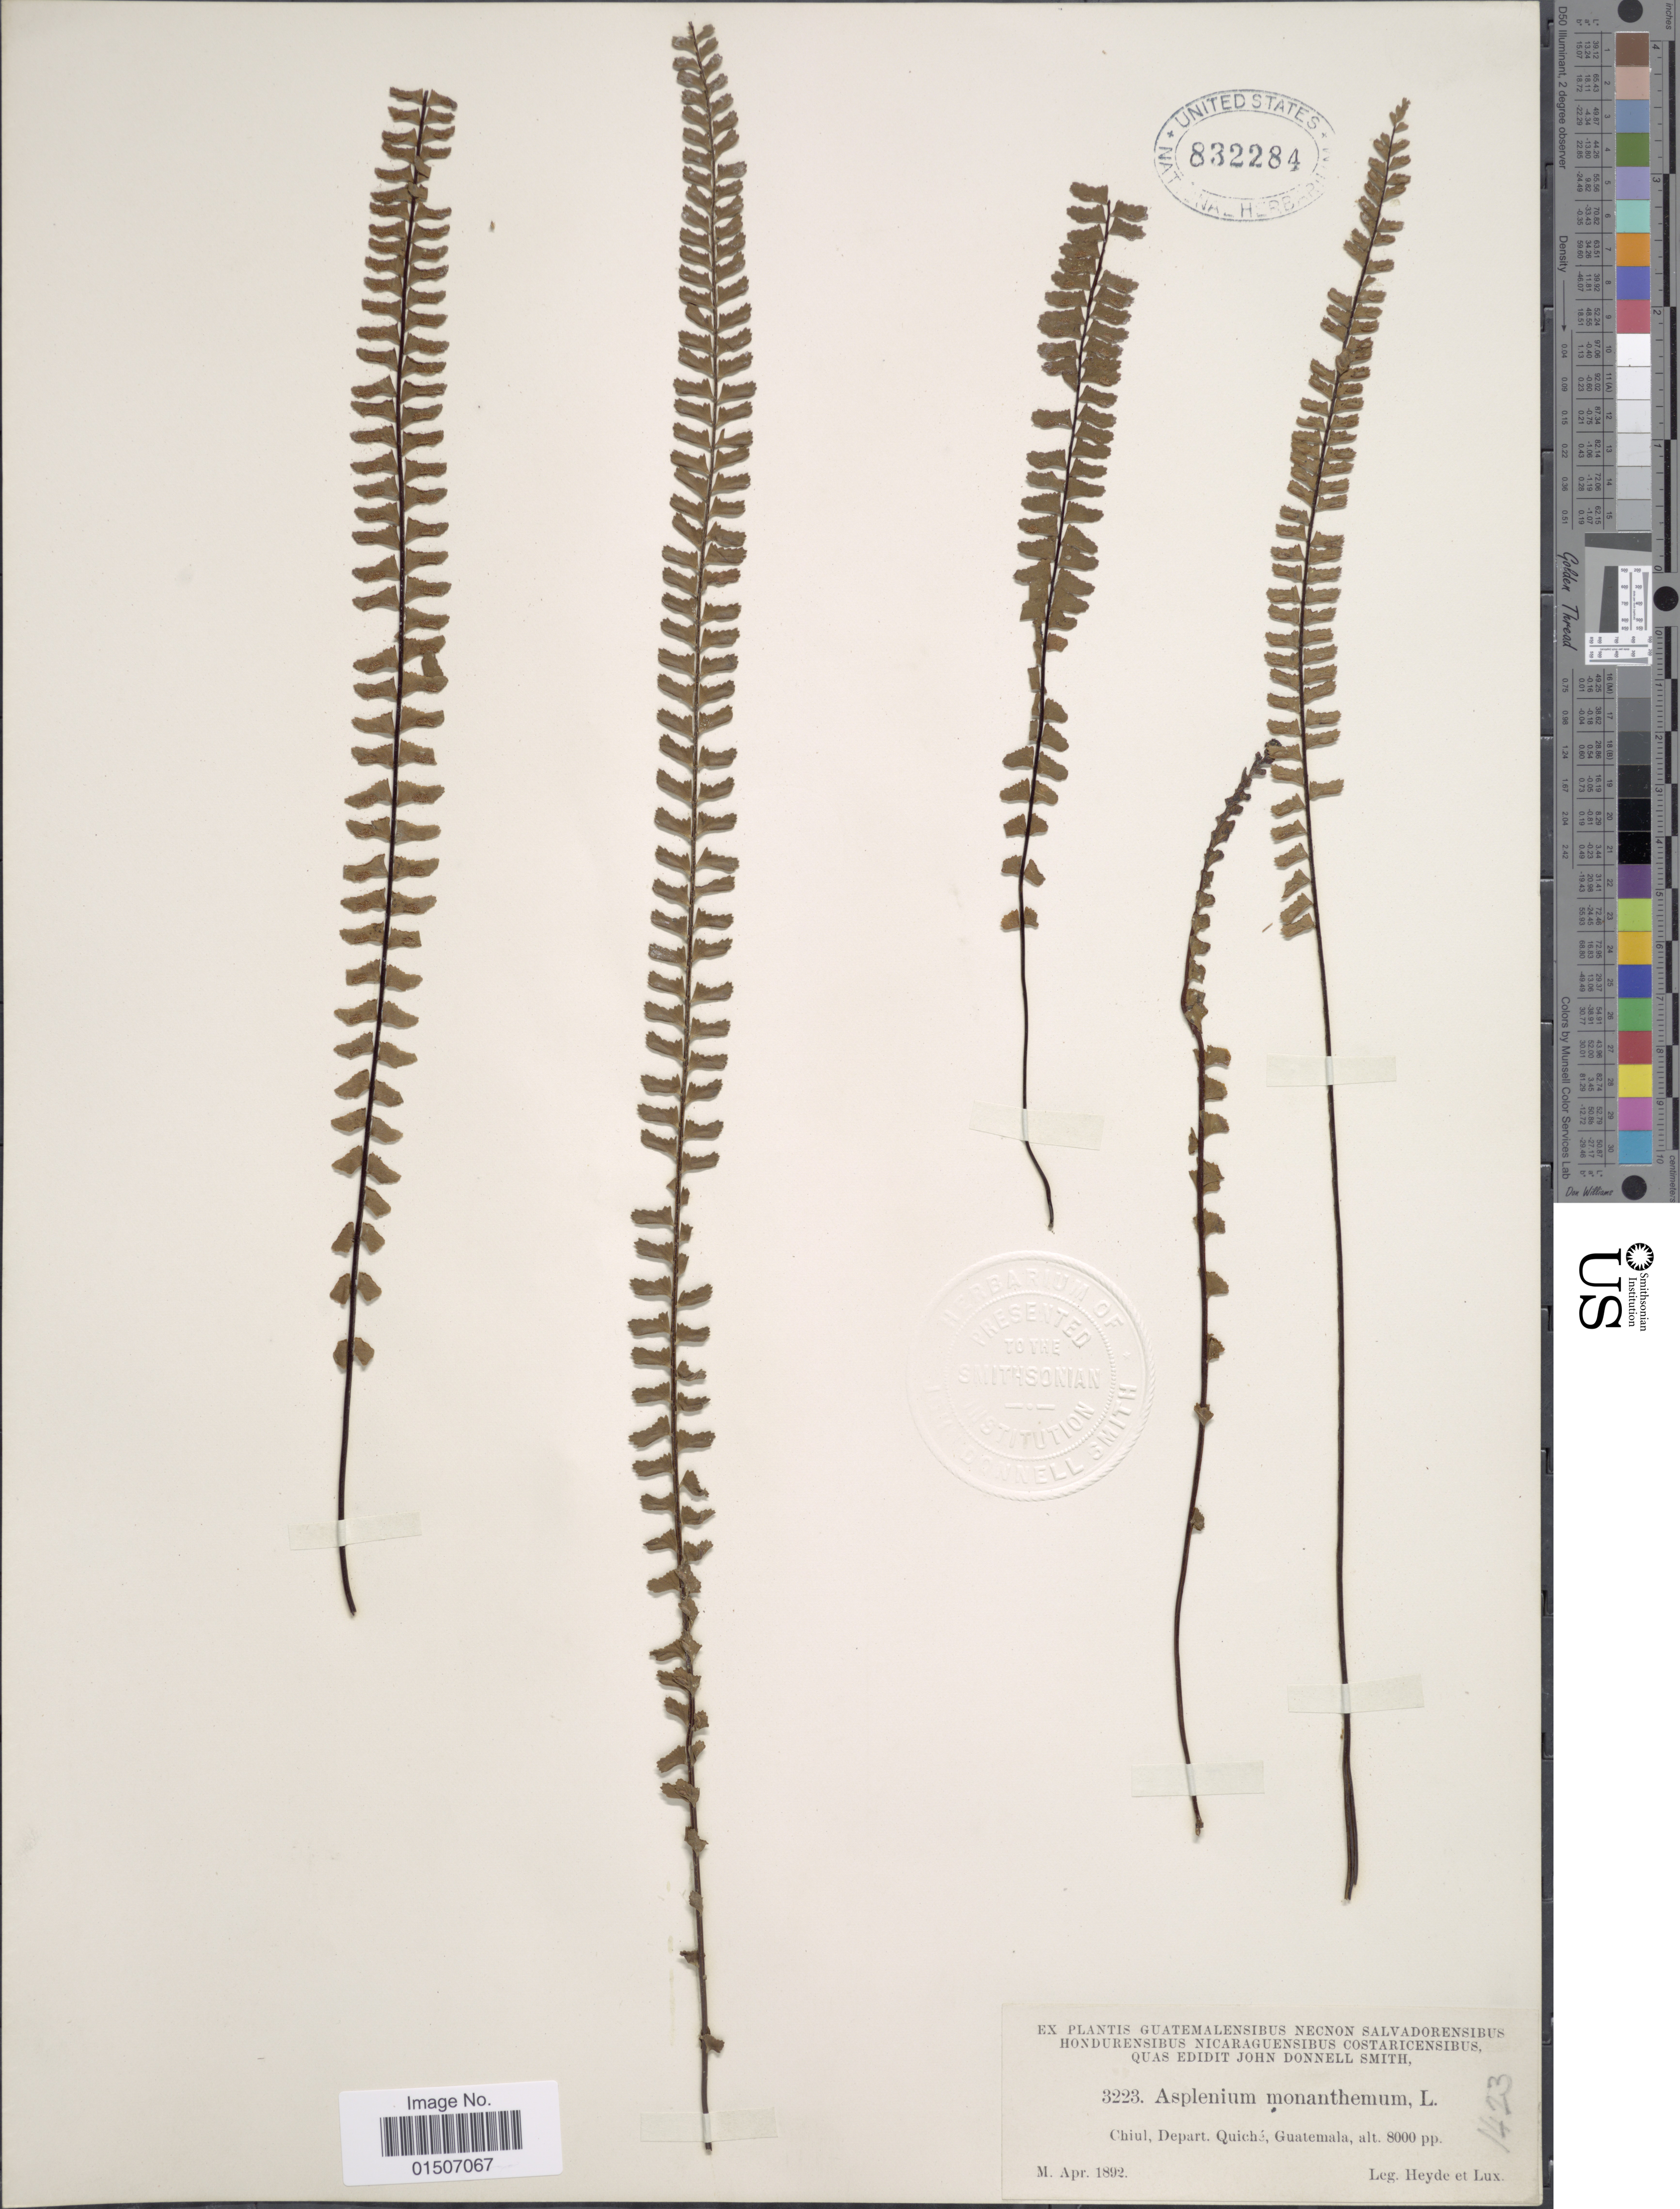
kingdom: Plantae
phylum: Tracheophyta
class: Polypodiopsida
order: Polypodiales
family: Aspleniaceae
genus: Asplenium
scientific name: Asplenium monanthes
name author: L.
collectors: Heyde & Lux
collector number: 3223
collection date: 1892-04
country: Guatemala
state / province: El Quiché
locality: Chiul, Depart. Quiché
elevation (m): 2438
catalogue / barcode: US 832284